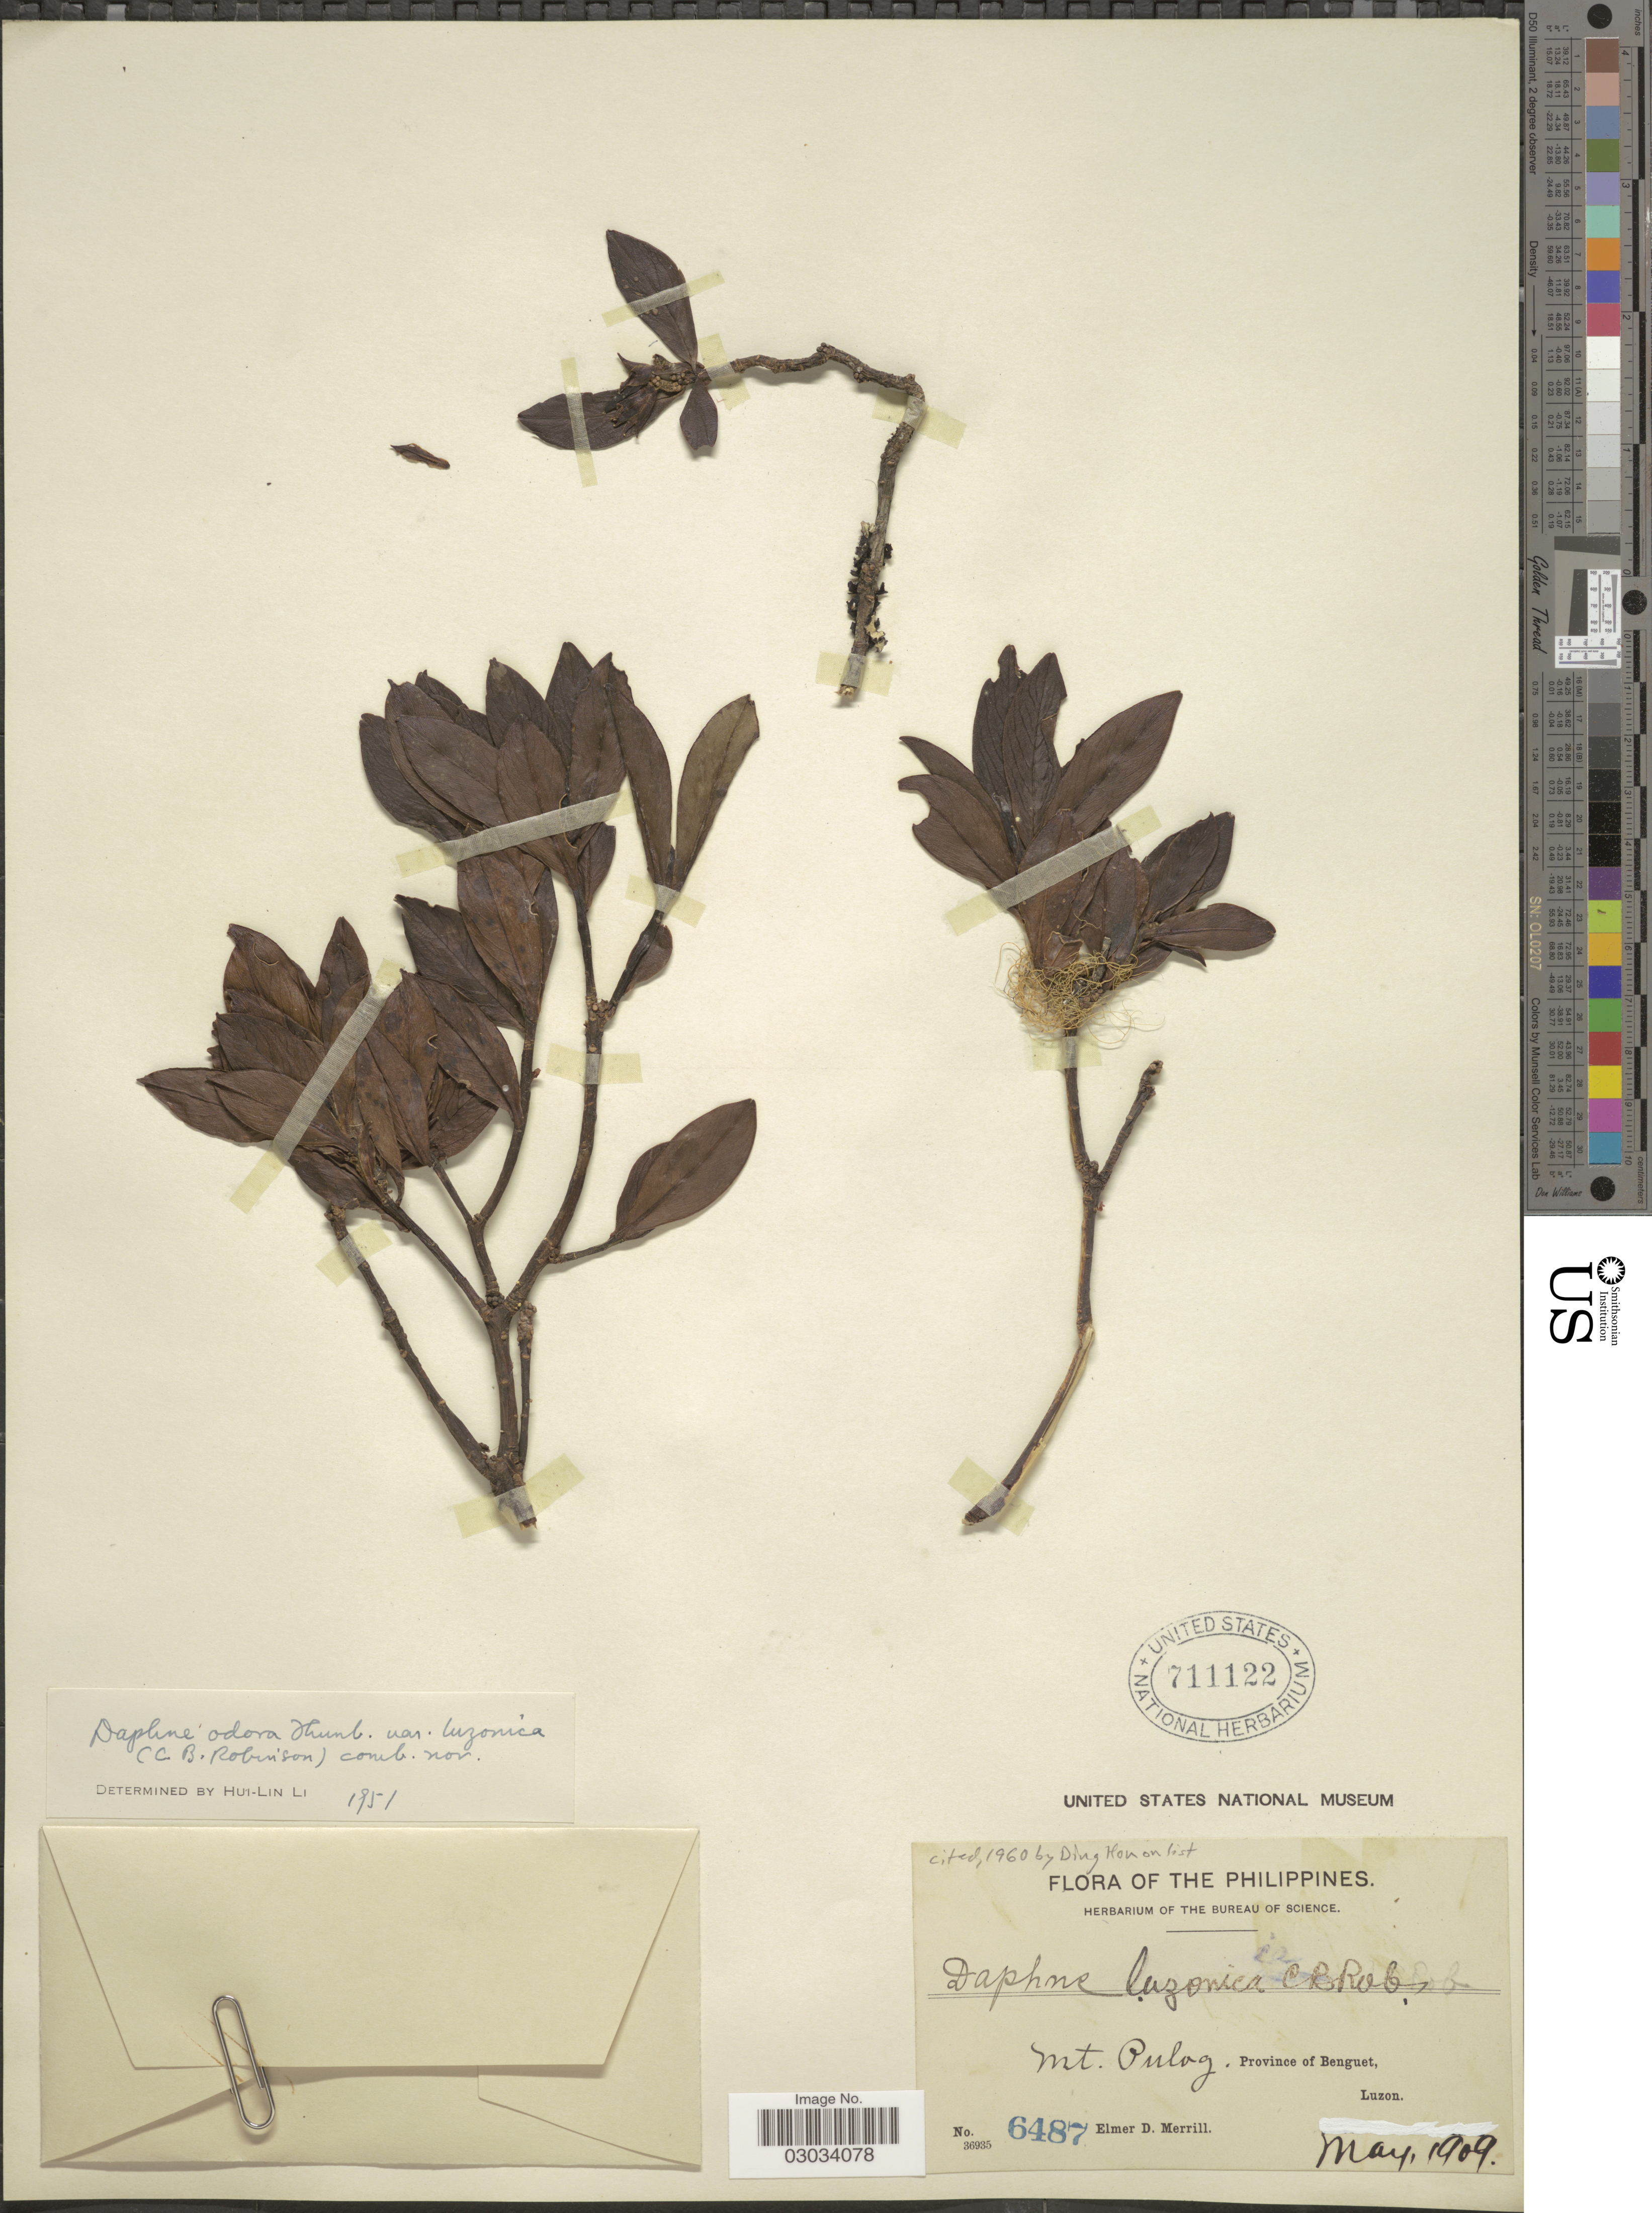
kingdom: Plantae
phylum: Tracheophyta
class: Magnoliopsida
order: Malvales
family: Thymelaeaceae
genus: Daphne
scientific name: Daphne luzonica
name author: C.B. Rob.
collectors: E. D. Merrill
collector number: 6487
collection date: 1909-05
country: Philippines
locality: Mt. Pulog, Province of Benguet, Luzon.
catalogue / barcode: US 711122